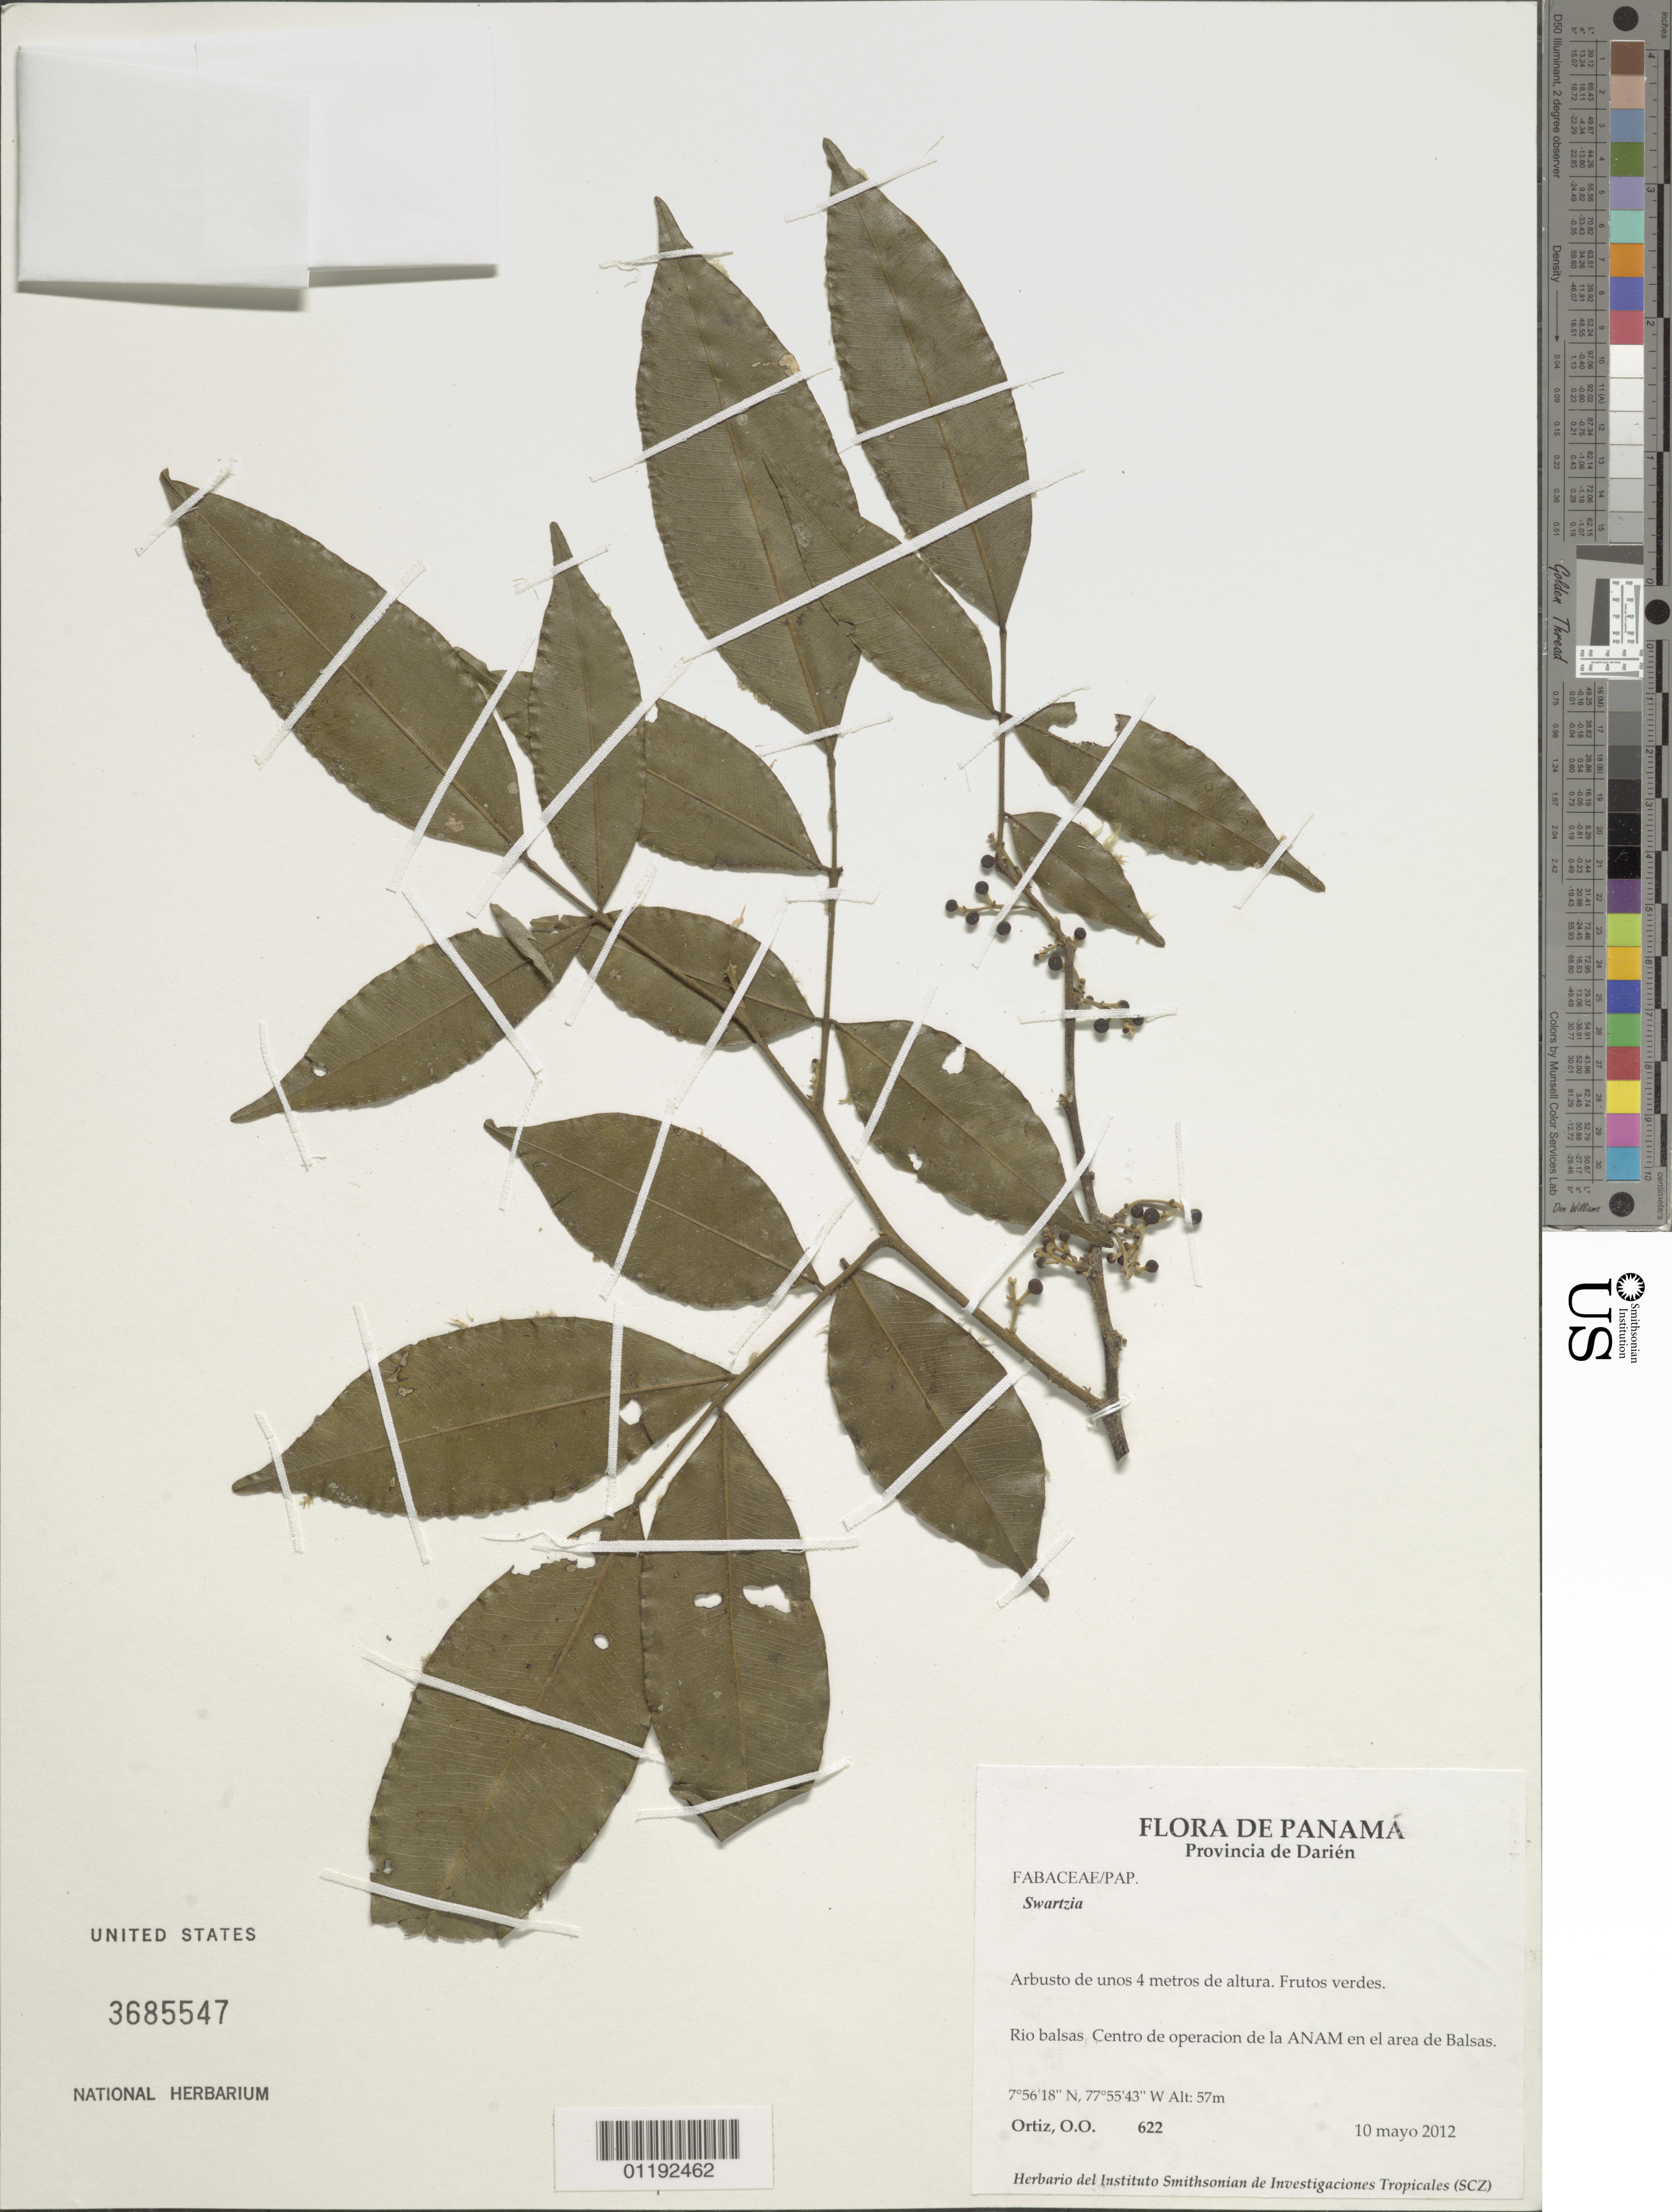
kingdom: Plantae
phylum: Tracheophyta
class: Magnoliopsida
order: Fabales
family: Fabaceae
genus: Swartzia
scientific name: Swartzia sp.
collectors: O. O. Ortiz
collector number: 622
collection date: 2012-05-10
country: Panama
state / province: Darién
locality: Rio balsas. Centro de operacion de la ANAM en el area de Balsas.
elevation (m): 57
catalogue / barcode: US 3685547